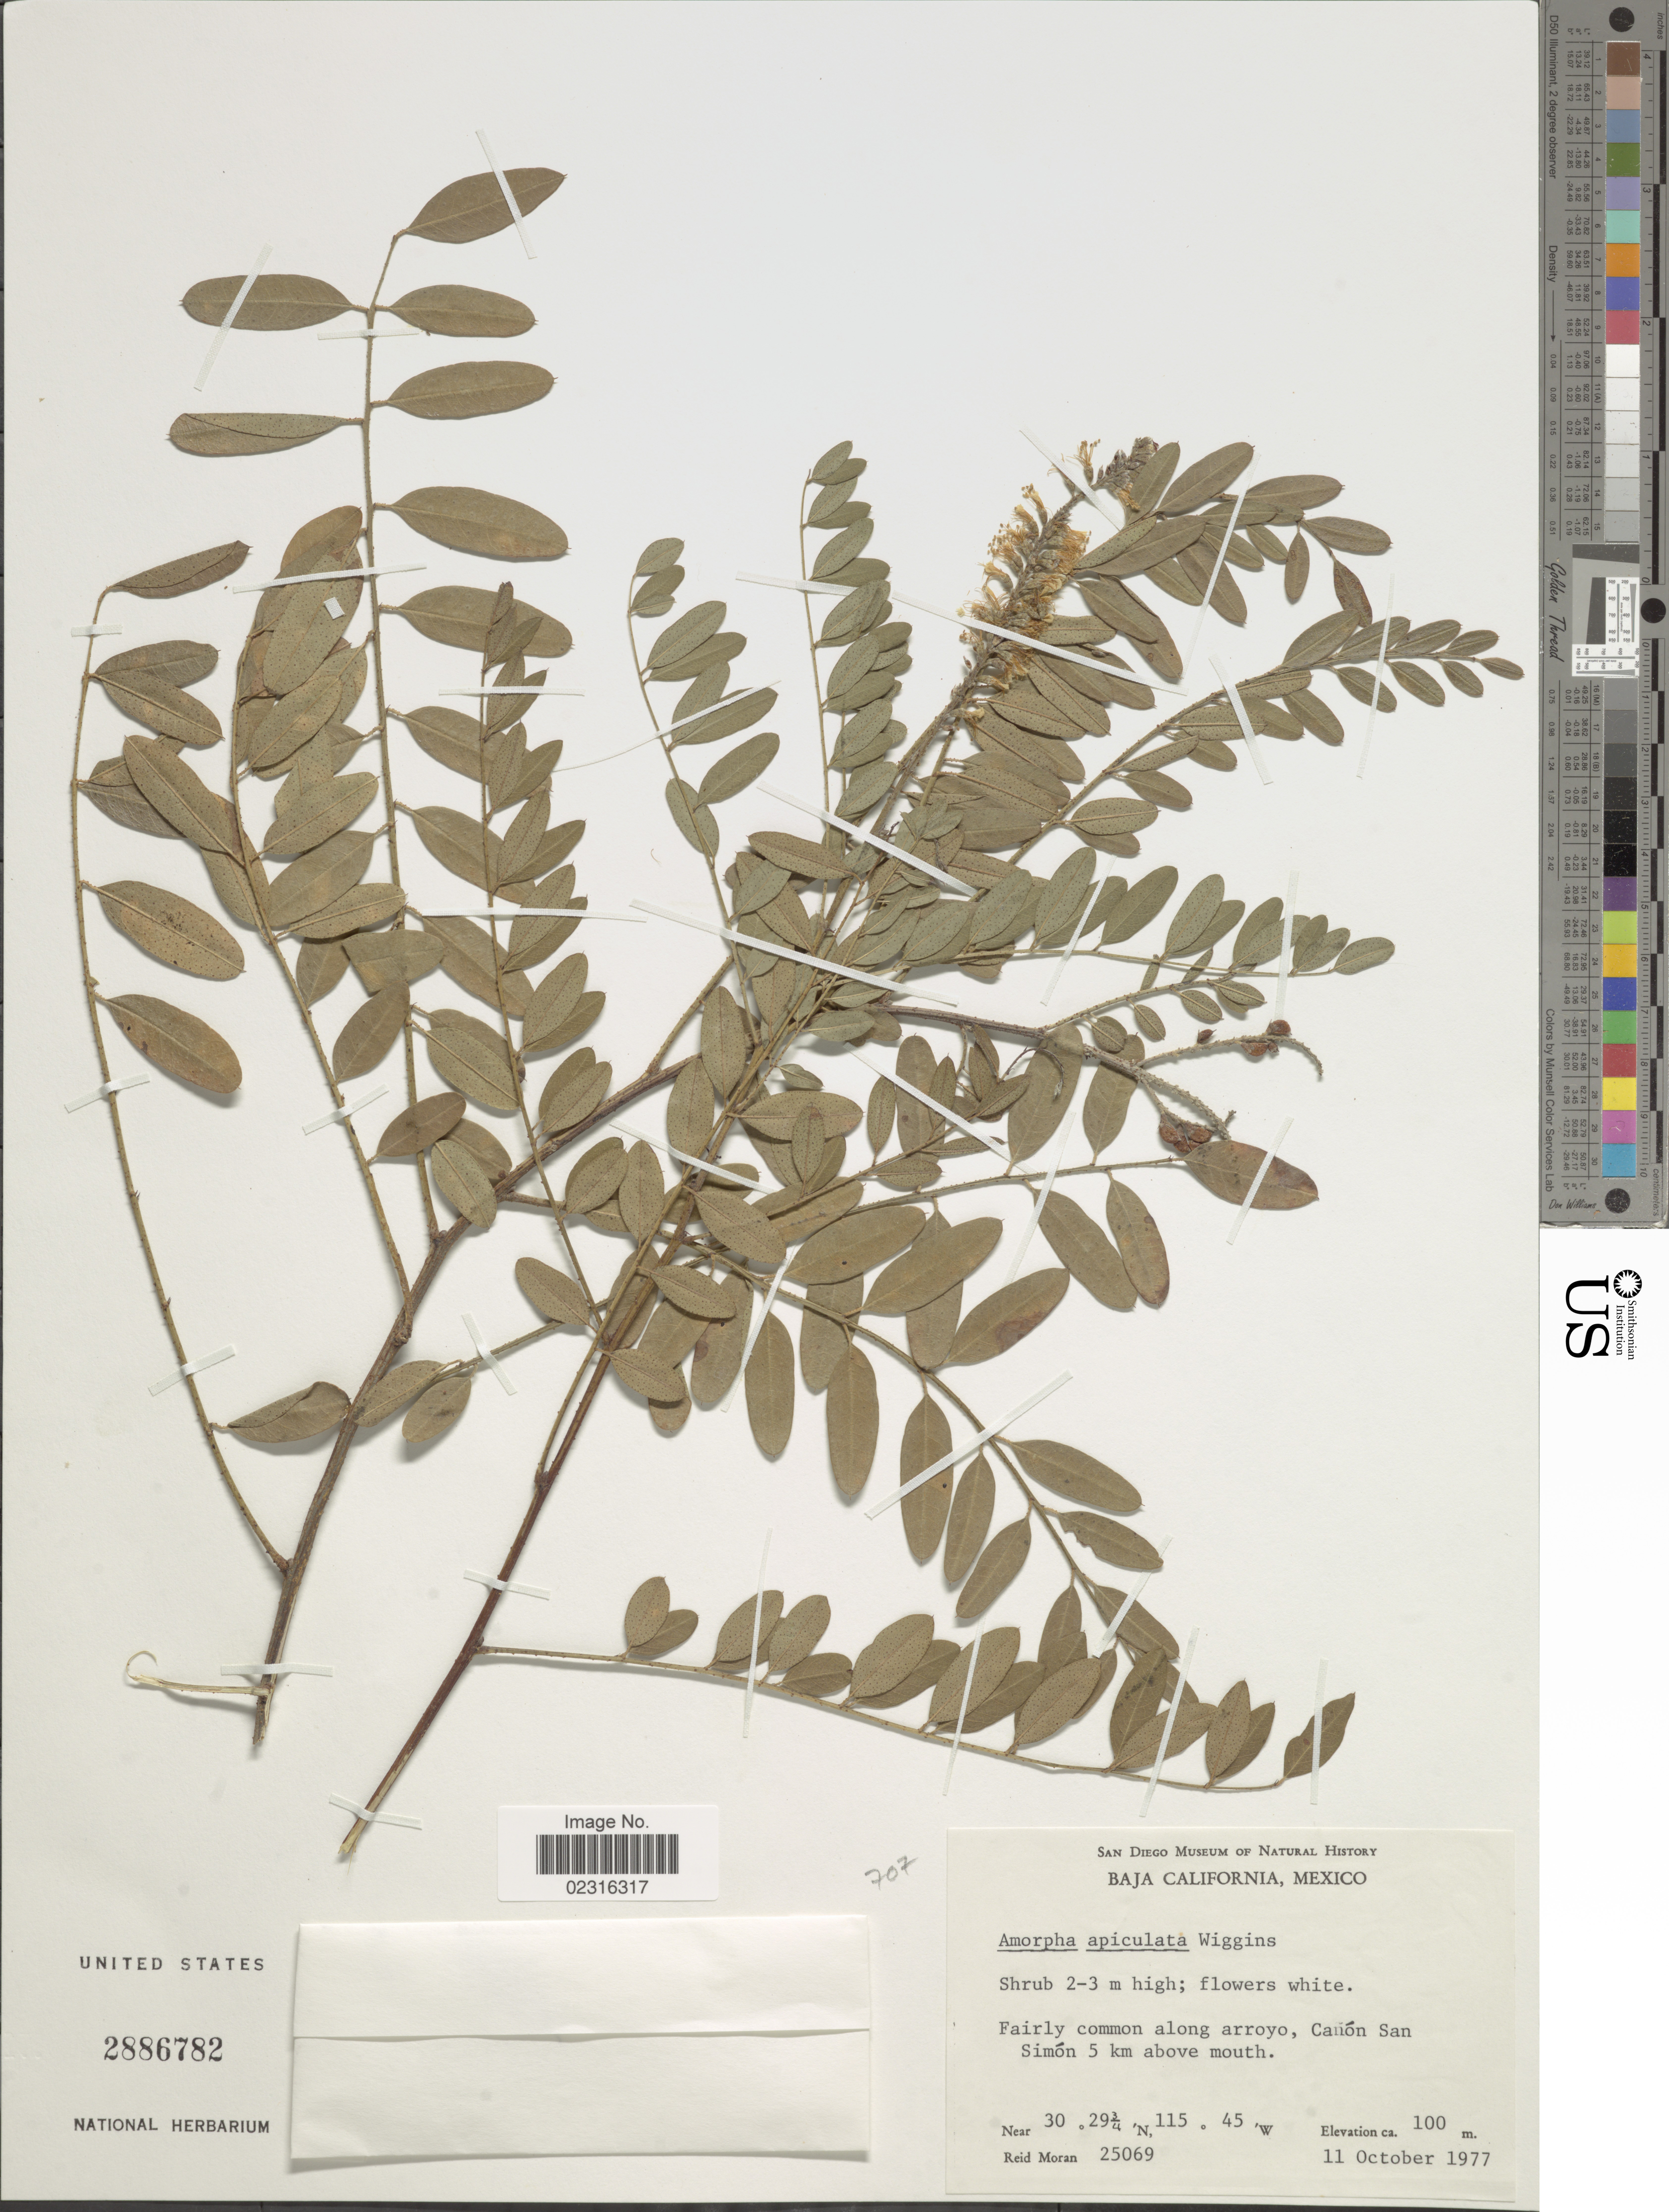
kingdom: Plantae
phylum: Tracheophyta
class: Magnoliopsida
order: Fabales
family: Fabaceae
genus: Amorpha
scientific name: Amorpha apiculata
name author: Wiggins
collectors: R. V. Moran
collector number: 25069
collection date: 1977-10-11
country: Mexico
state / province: Baja California Norte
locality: Fairly common along arroyo, Canon San Simon 5 km above.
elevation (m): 100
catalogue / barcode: US 2886782